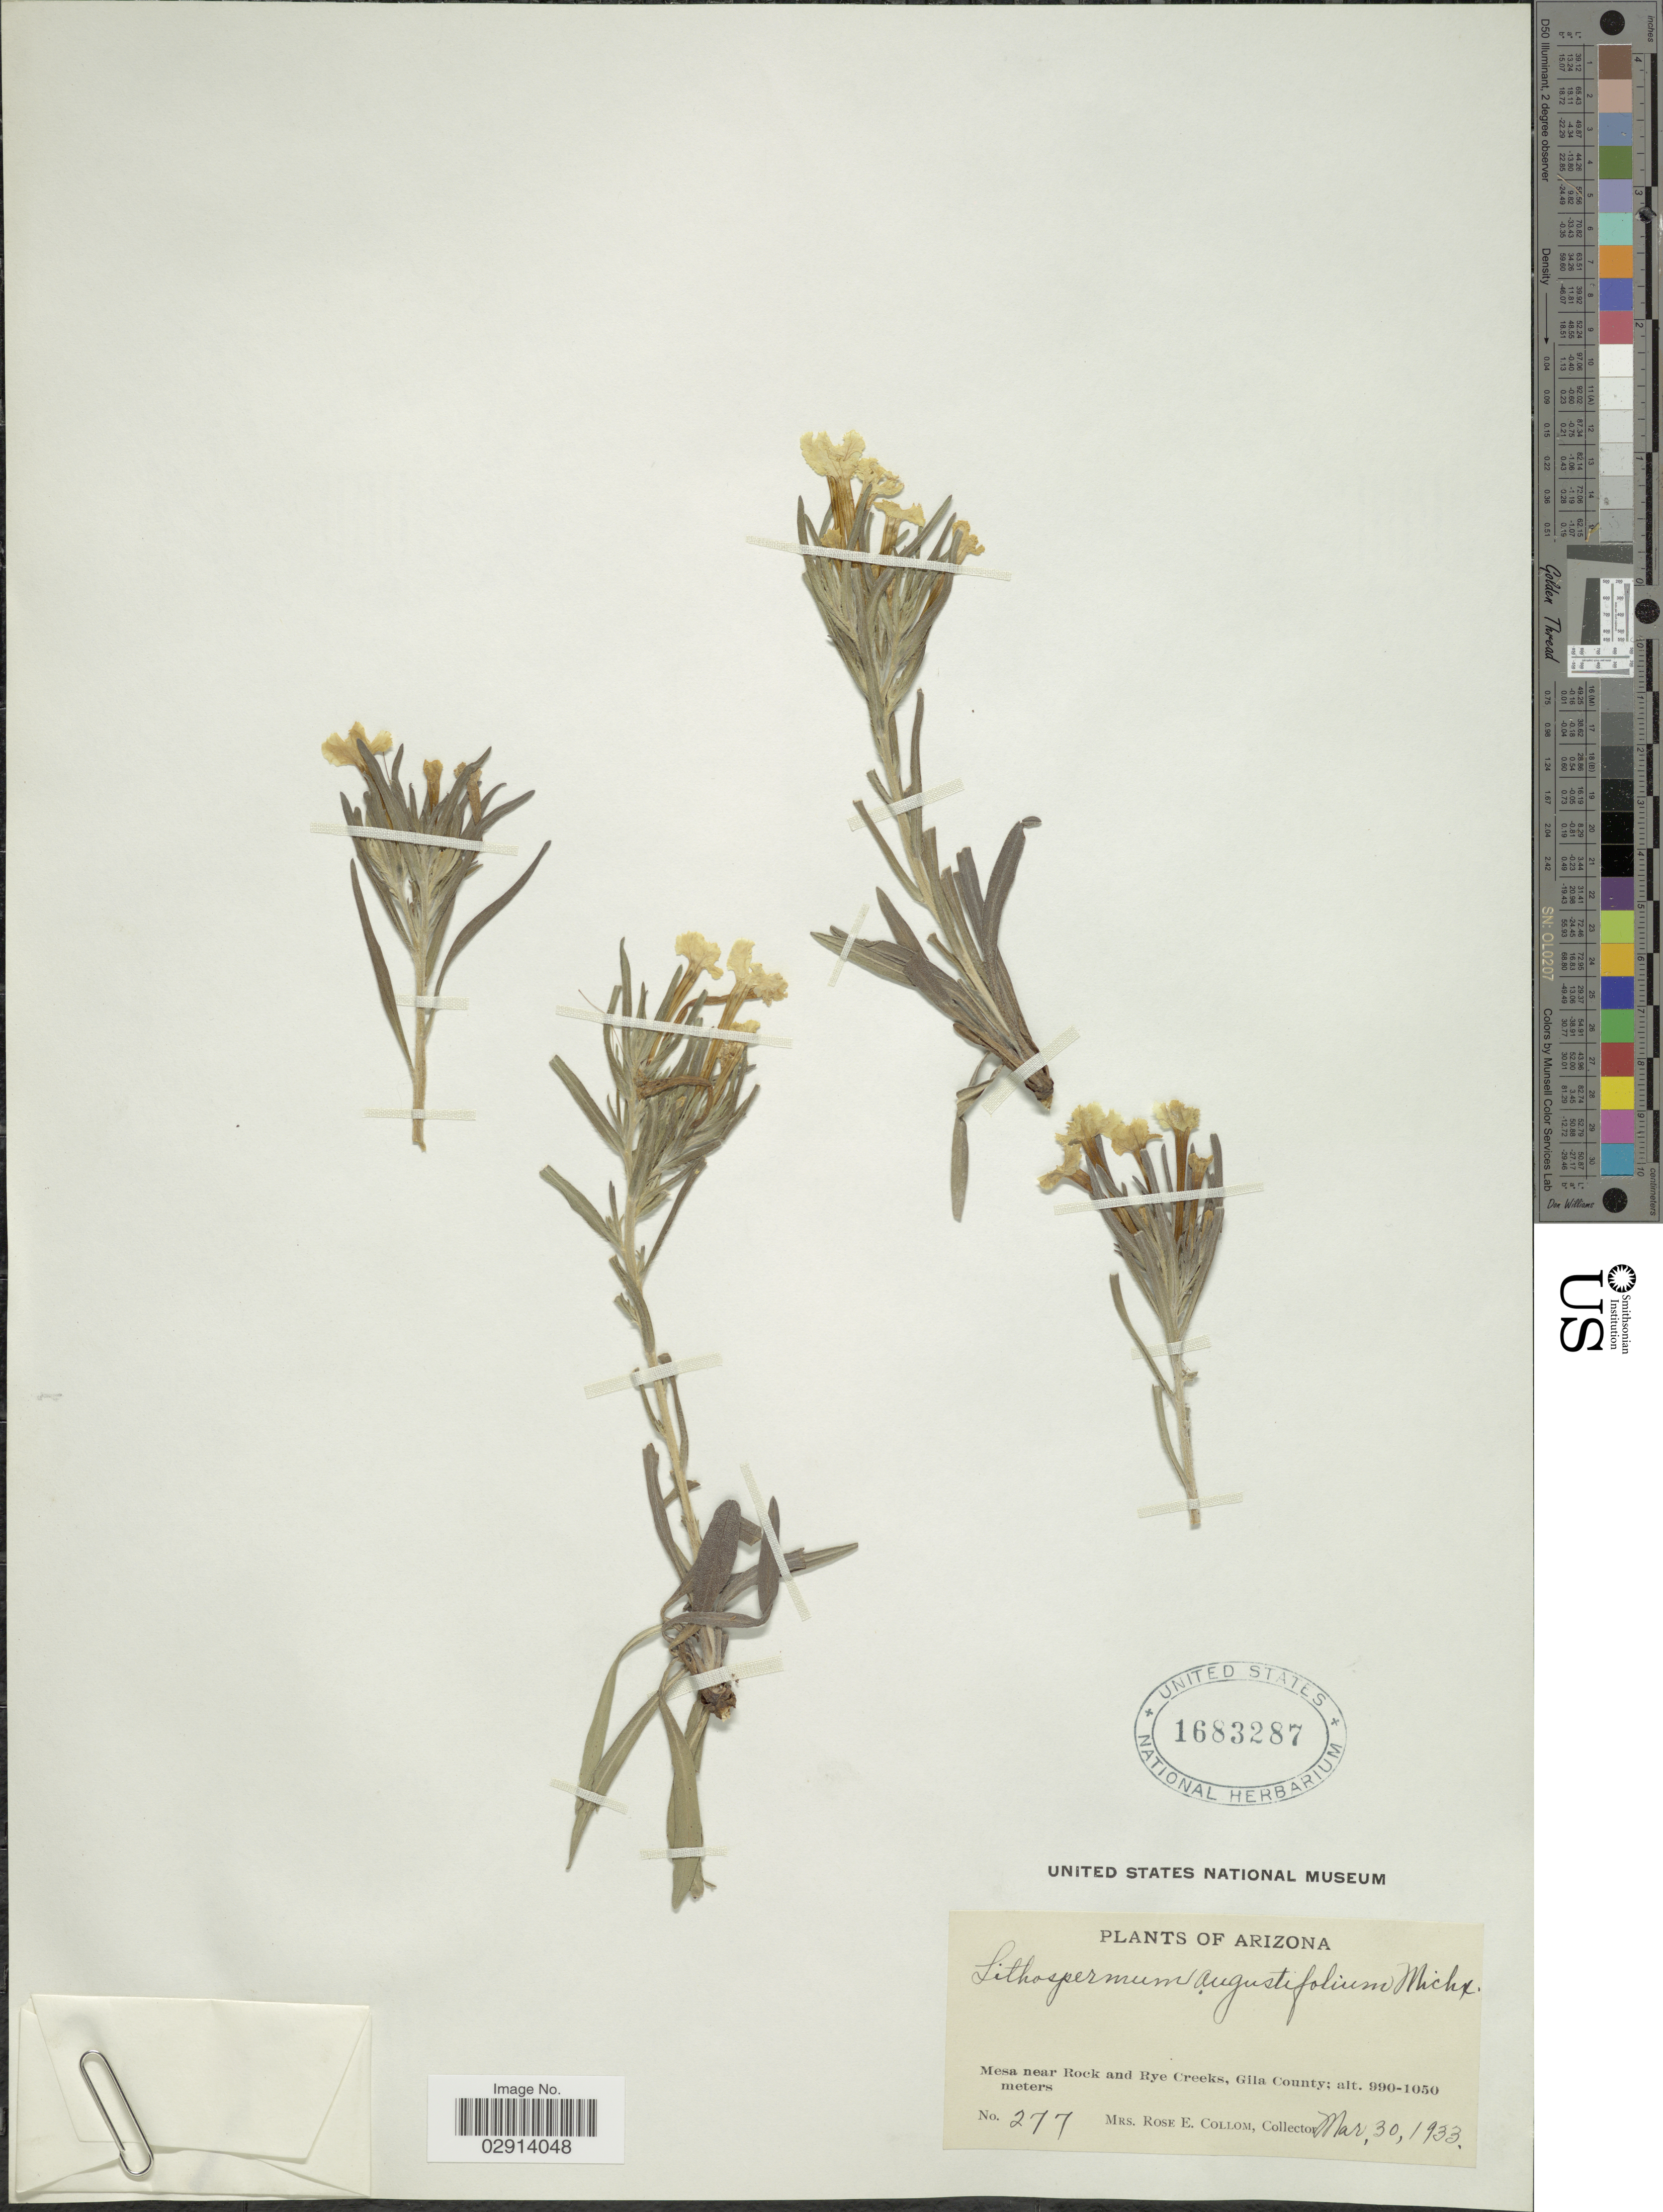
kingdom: Plantae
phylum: Tracheophyta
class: Magnoliopsida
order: Boraginales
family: Boraginaceae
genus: Lithospermum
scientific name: Lithospermum incisum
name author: Lehm.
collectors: R. E. Collom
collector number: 277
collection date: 1933-03-30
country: United States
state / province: Arizona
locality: Mesa near Rock and Rye Creeks, Gila County.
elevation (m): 990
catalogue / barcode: US 1683287